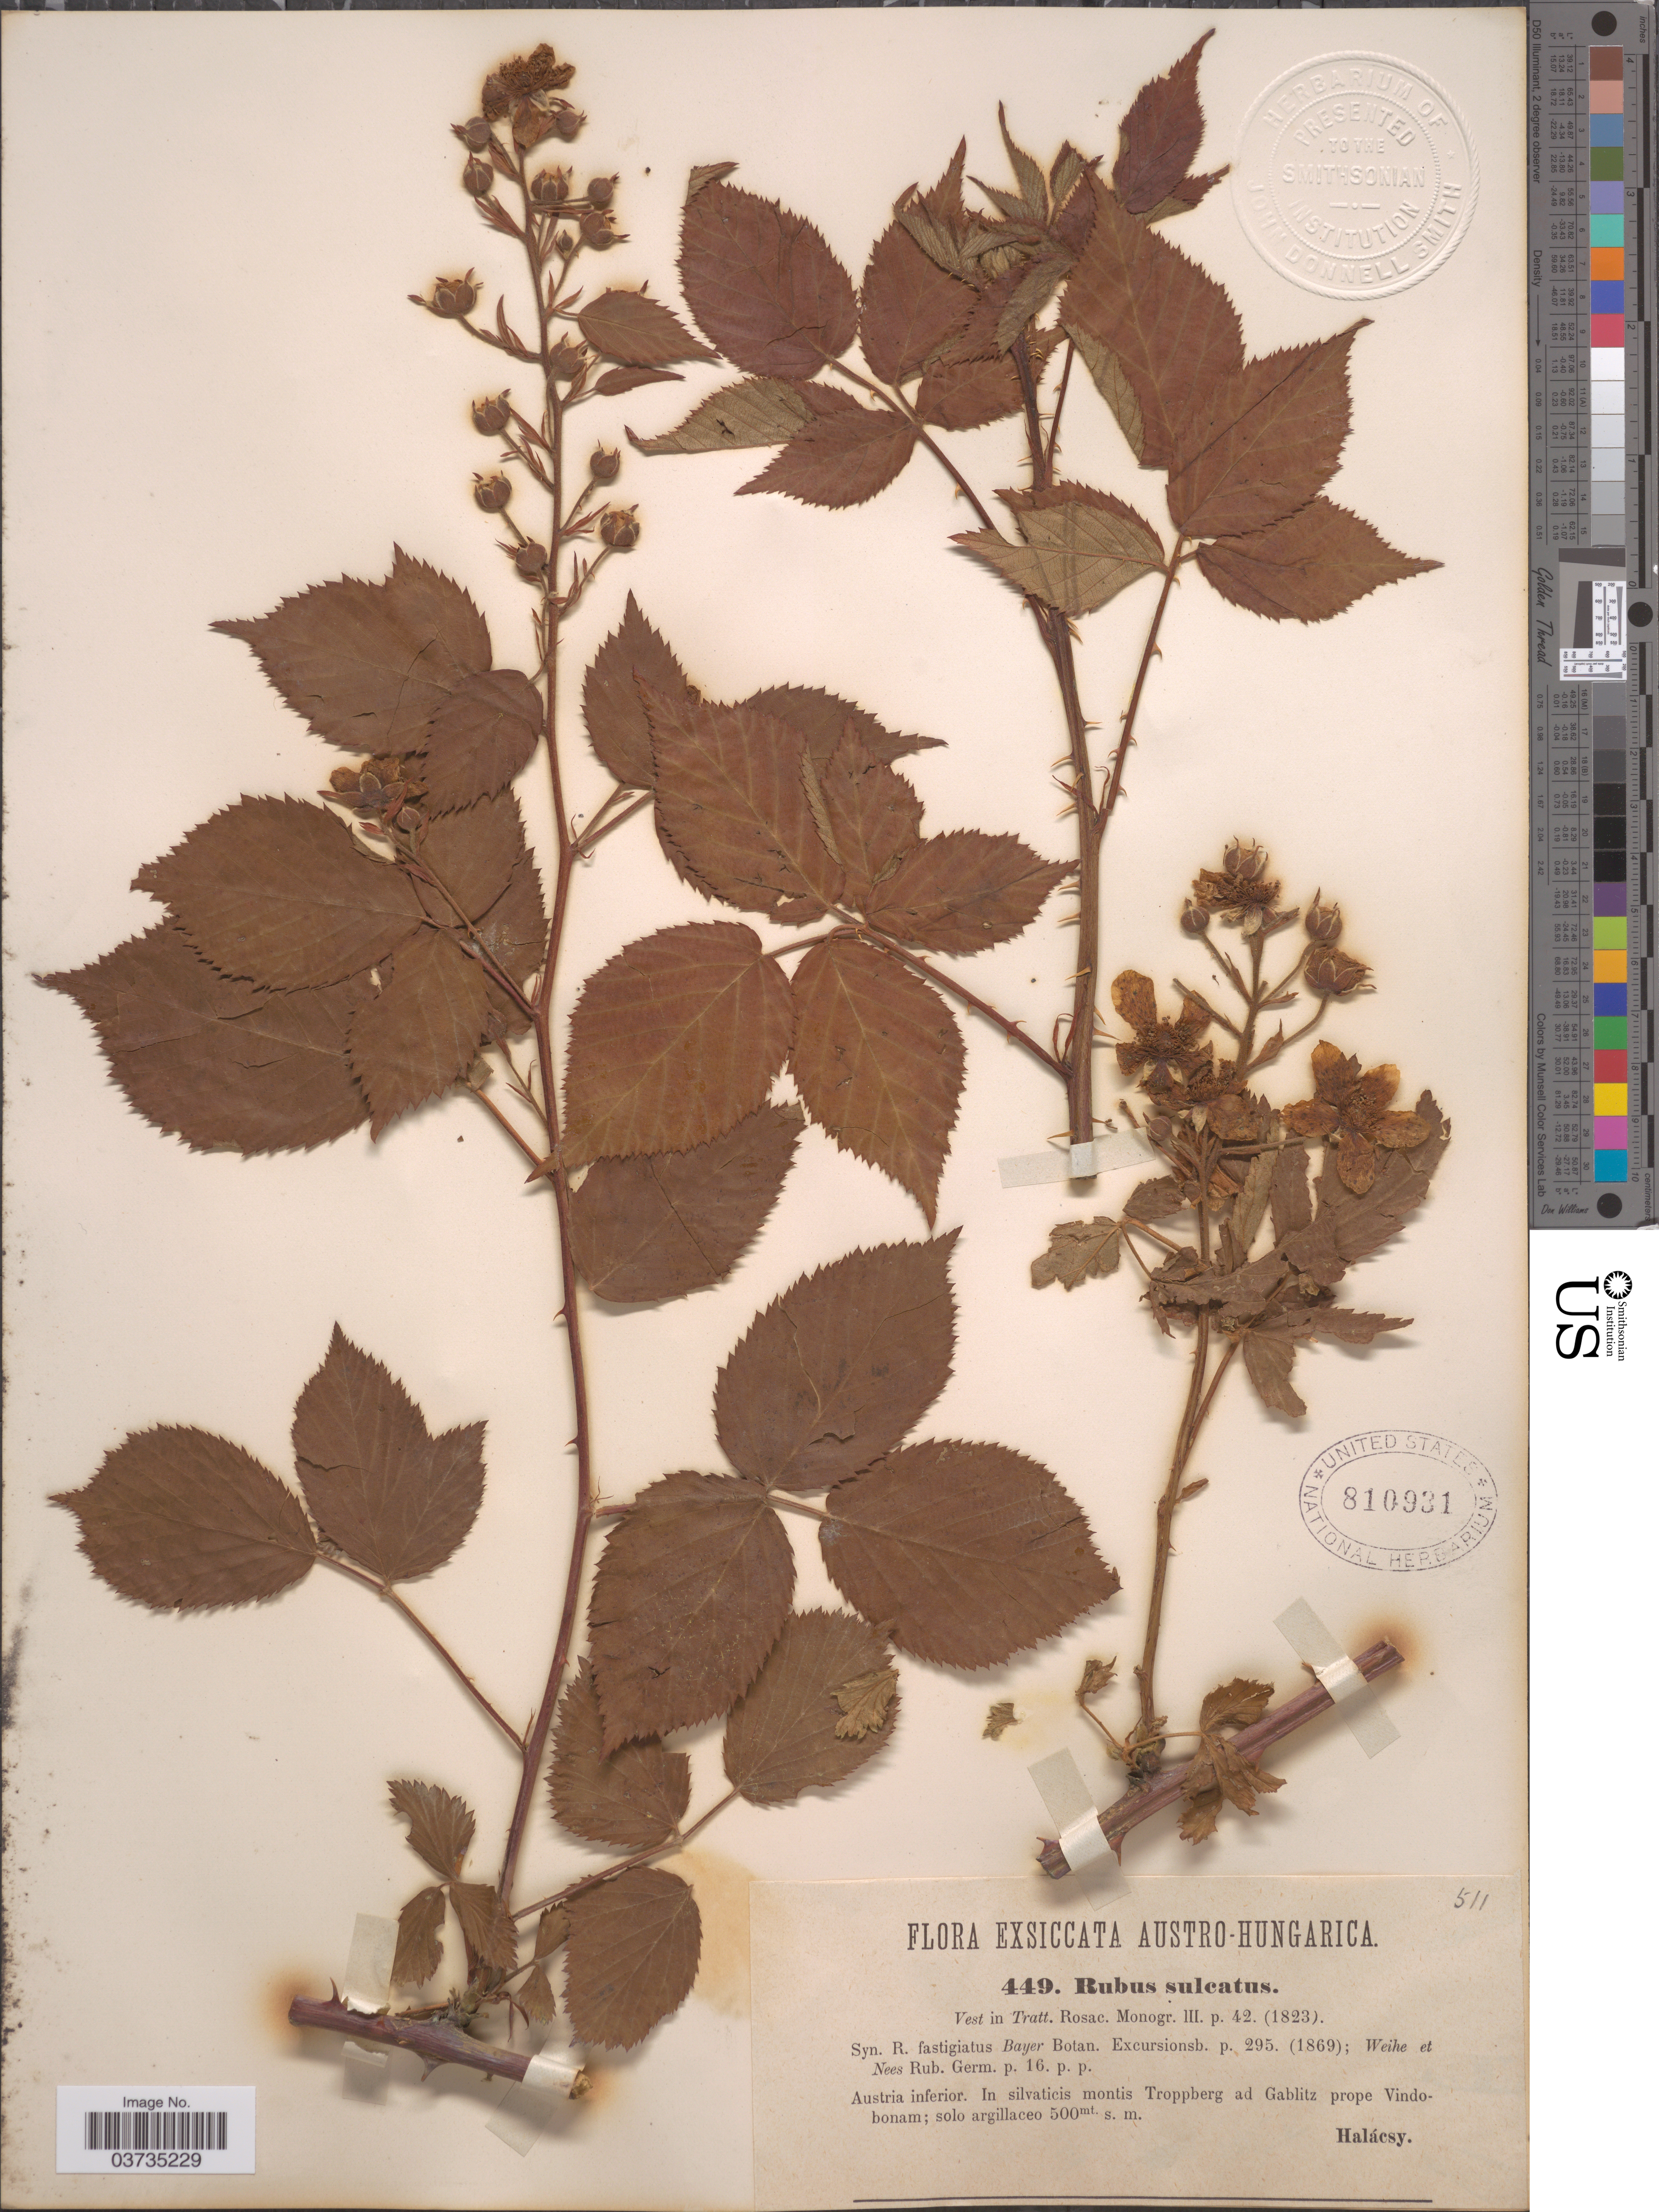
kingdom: Plantae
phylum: Tracheophyta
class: Magnoliopsida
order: Rosales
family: Rosaceae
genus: Rubus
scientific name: Rubus sulcatus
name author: Vest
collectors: -- Halacsy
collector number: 449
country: Austria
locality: Austro-Hungarica. Austria inferior. In silvaticis montis Troppberg ad Gablitz prope Vindobonam.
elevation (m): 500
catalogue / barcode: US 810931